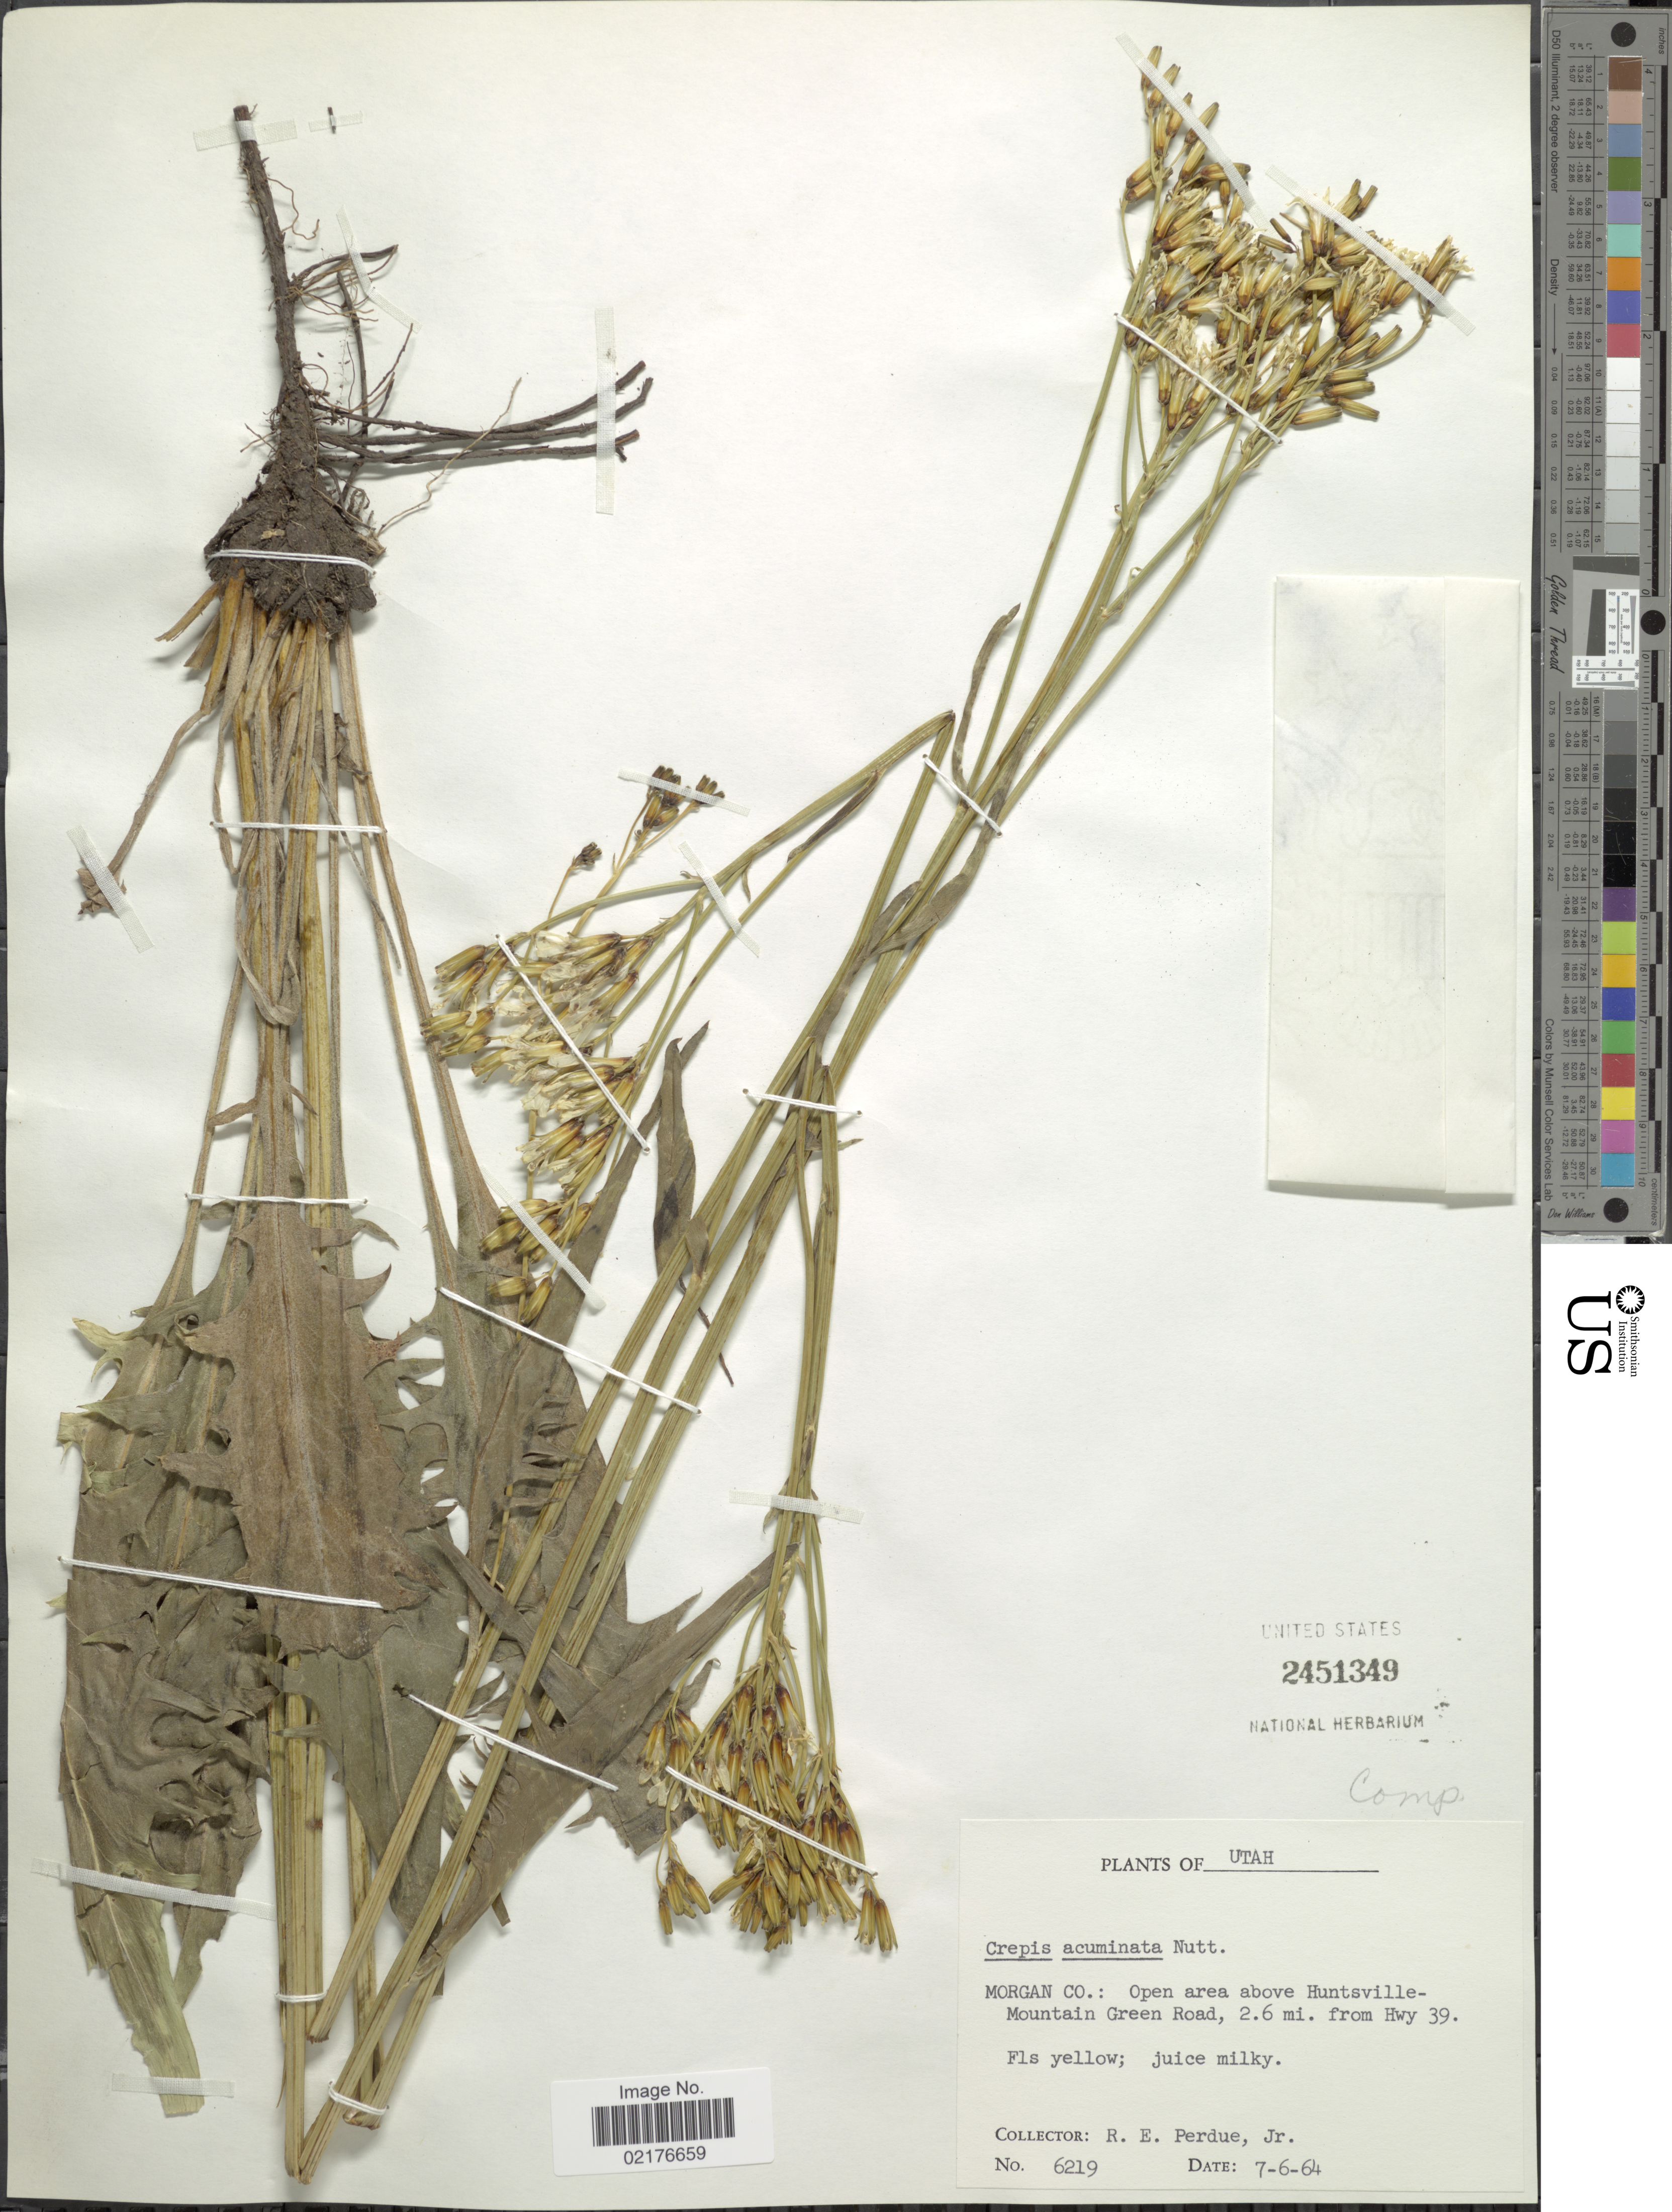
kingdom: Plantae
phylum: Tracheophyta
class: Magnoliopsida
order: Asterales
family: Asteraceae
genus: Crepis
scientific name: Crepis acuminata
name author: Nutt.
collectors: R. E. Perdue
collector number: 6219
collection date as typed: Transcribed d/m/y: 6/7/64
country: United States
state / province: Utah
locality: Morgan Co.: Open area above Huntsville Mountain Green Road, 2.6 mi. from Hwy 39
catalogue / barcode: US 2451349